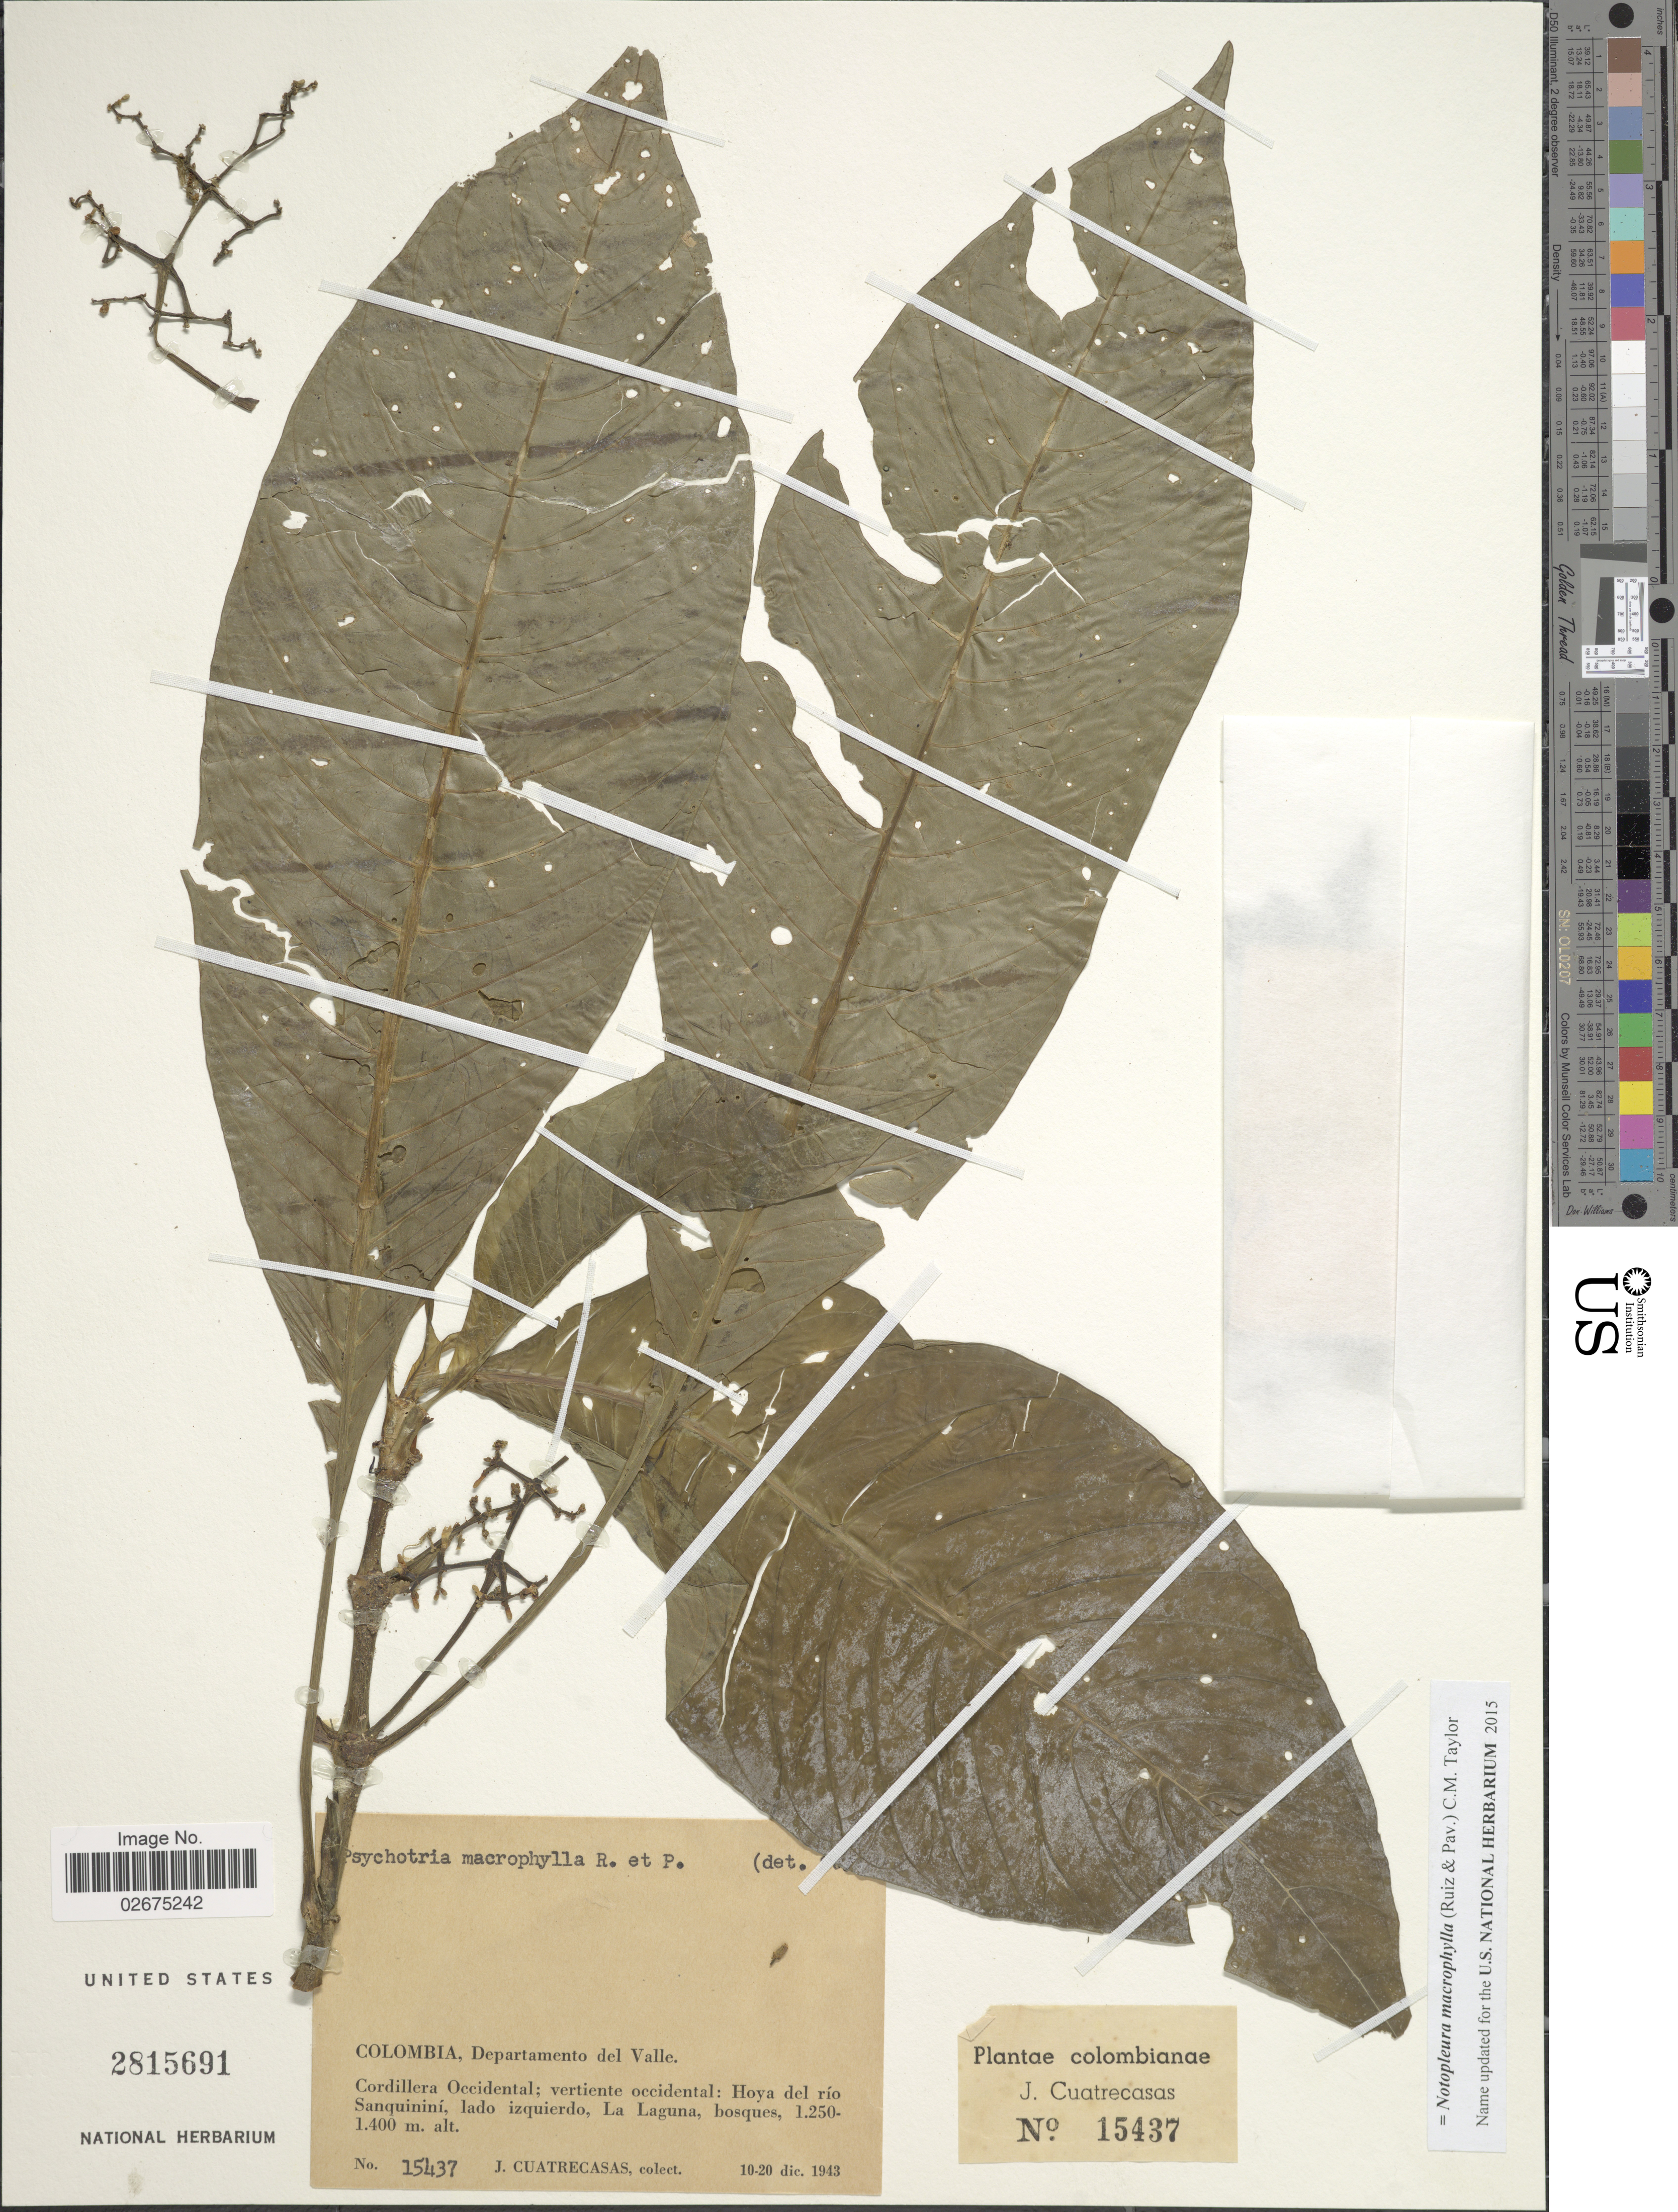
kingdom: Plantae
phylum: Tracheophyta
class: Magnoliopsida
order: Gentianales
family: Rubiaceae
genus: Notopleura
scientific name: Notopleura macrophylla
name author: (Ruiz & Pav.) C.M. Taylor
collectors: J. Cuatrecasas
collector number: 15437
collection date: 1943-12-10/1943-12-20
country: Colombia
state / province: Valle del Cauca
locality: Departamento del Valle, Cordillera Occidental; vertiente occidental: Hoya del río Sanquininí, lado izquierdo, la Laguna, bosques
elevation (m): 1250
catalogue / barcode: US 2815691